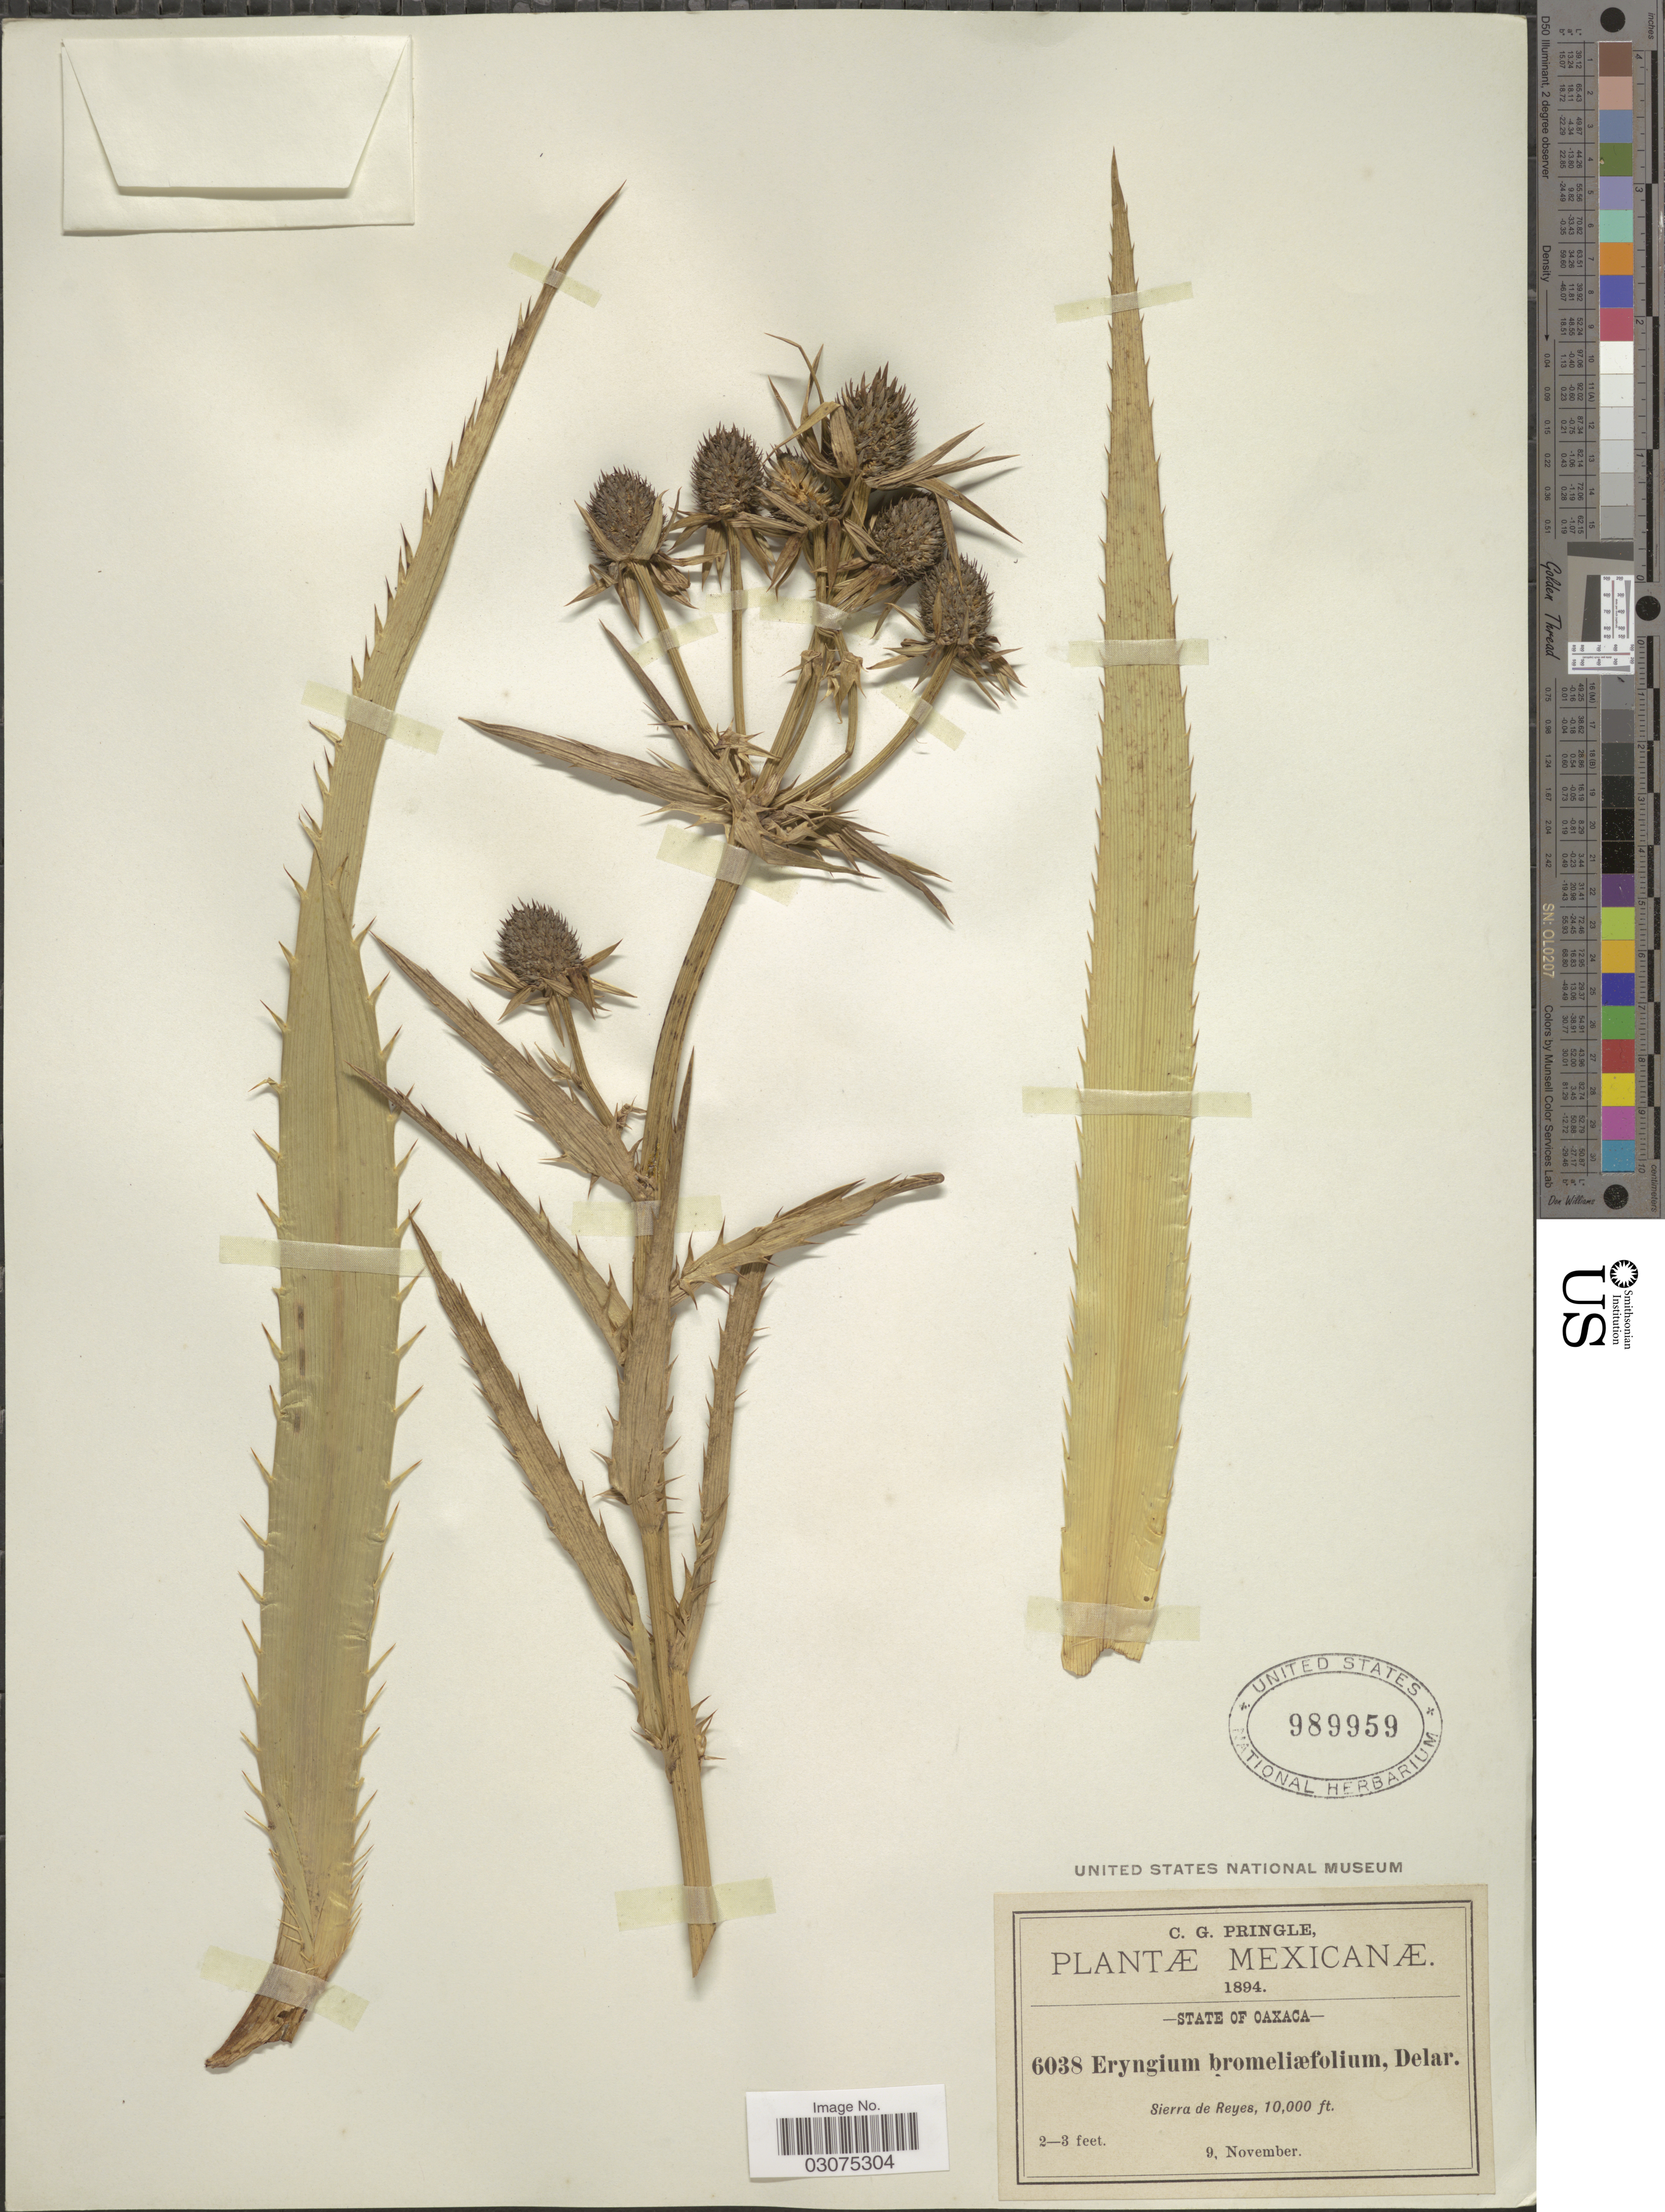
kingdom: Plantae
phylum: Tracheophyta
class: Magnoliopsida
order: Apiales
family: Apiaceae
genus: Eryngium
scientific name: Eryngium bromeliifolium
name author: F. Delaroche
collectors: C. G. Pringle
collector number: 6038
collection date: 1894-11-09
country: Mexico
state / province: Oaxaca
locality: Sierra de Reyes.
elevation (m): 3048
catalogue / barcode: US 989959